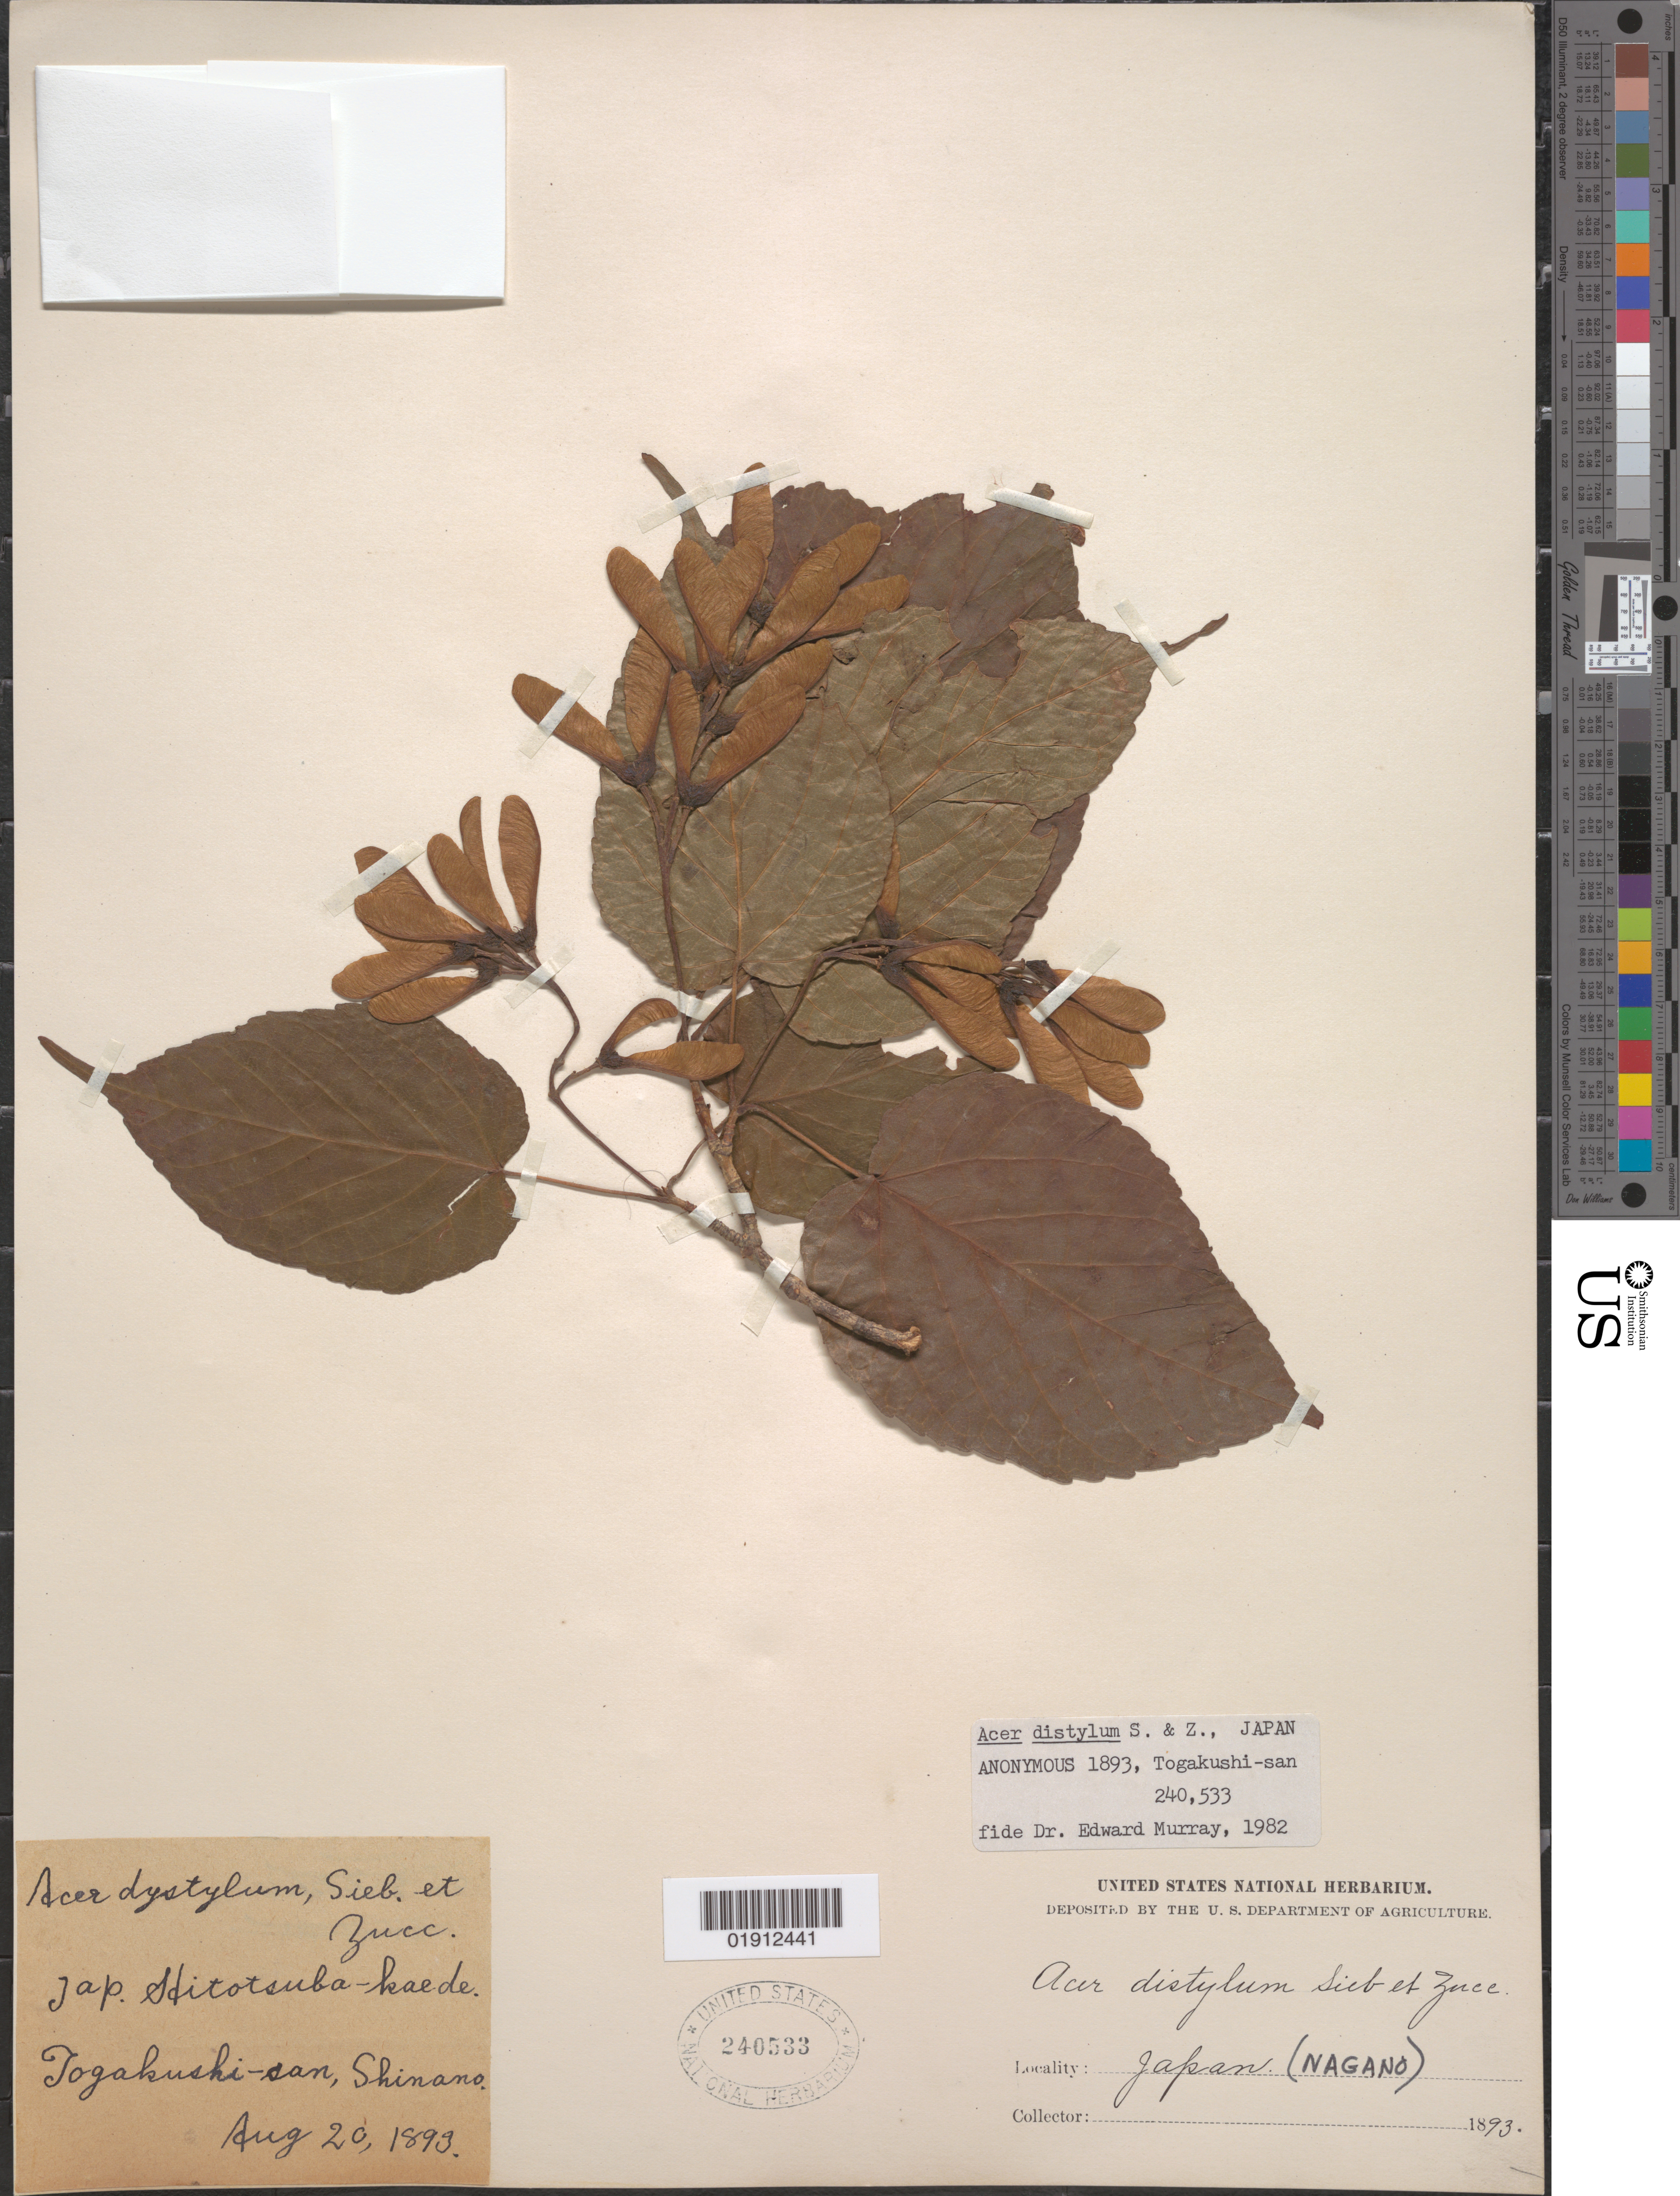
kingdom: Plantae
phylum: Tracheophyta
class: Magnoliopsida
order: Sapindales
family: Sapindaceae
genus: Acer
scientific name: Acer distylum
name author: Siebold & Zucc.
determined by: Murray, Edward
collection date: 1893-08-20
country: Japan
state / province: Nagano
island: Honshu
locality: Togakushi-san, Shinano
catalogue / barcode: US 240533